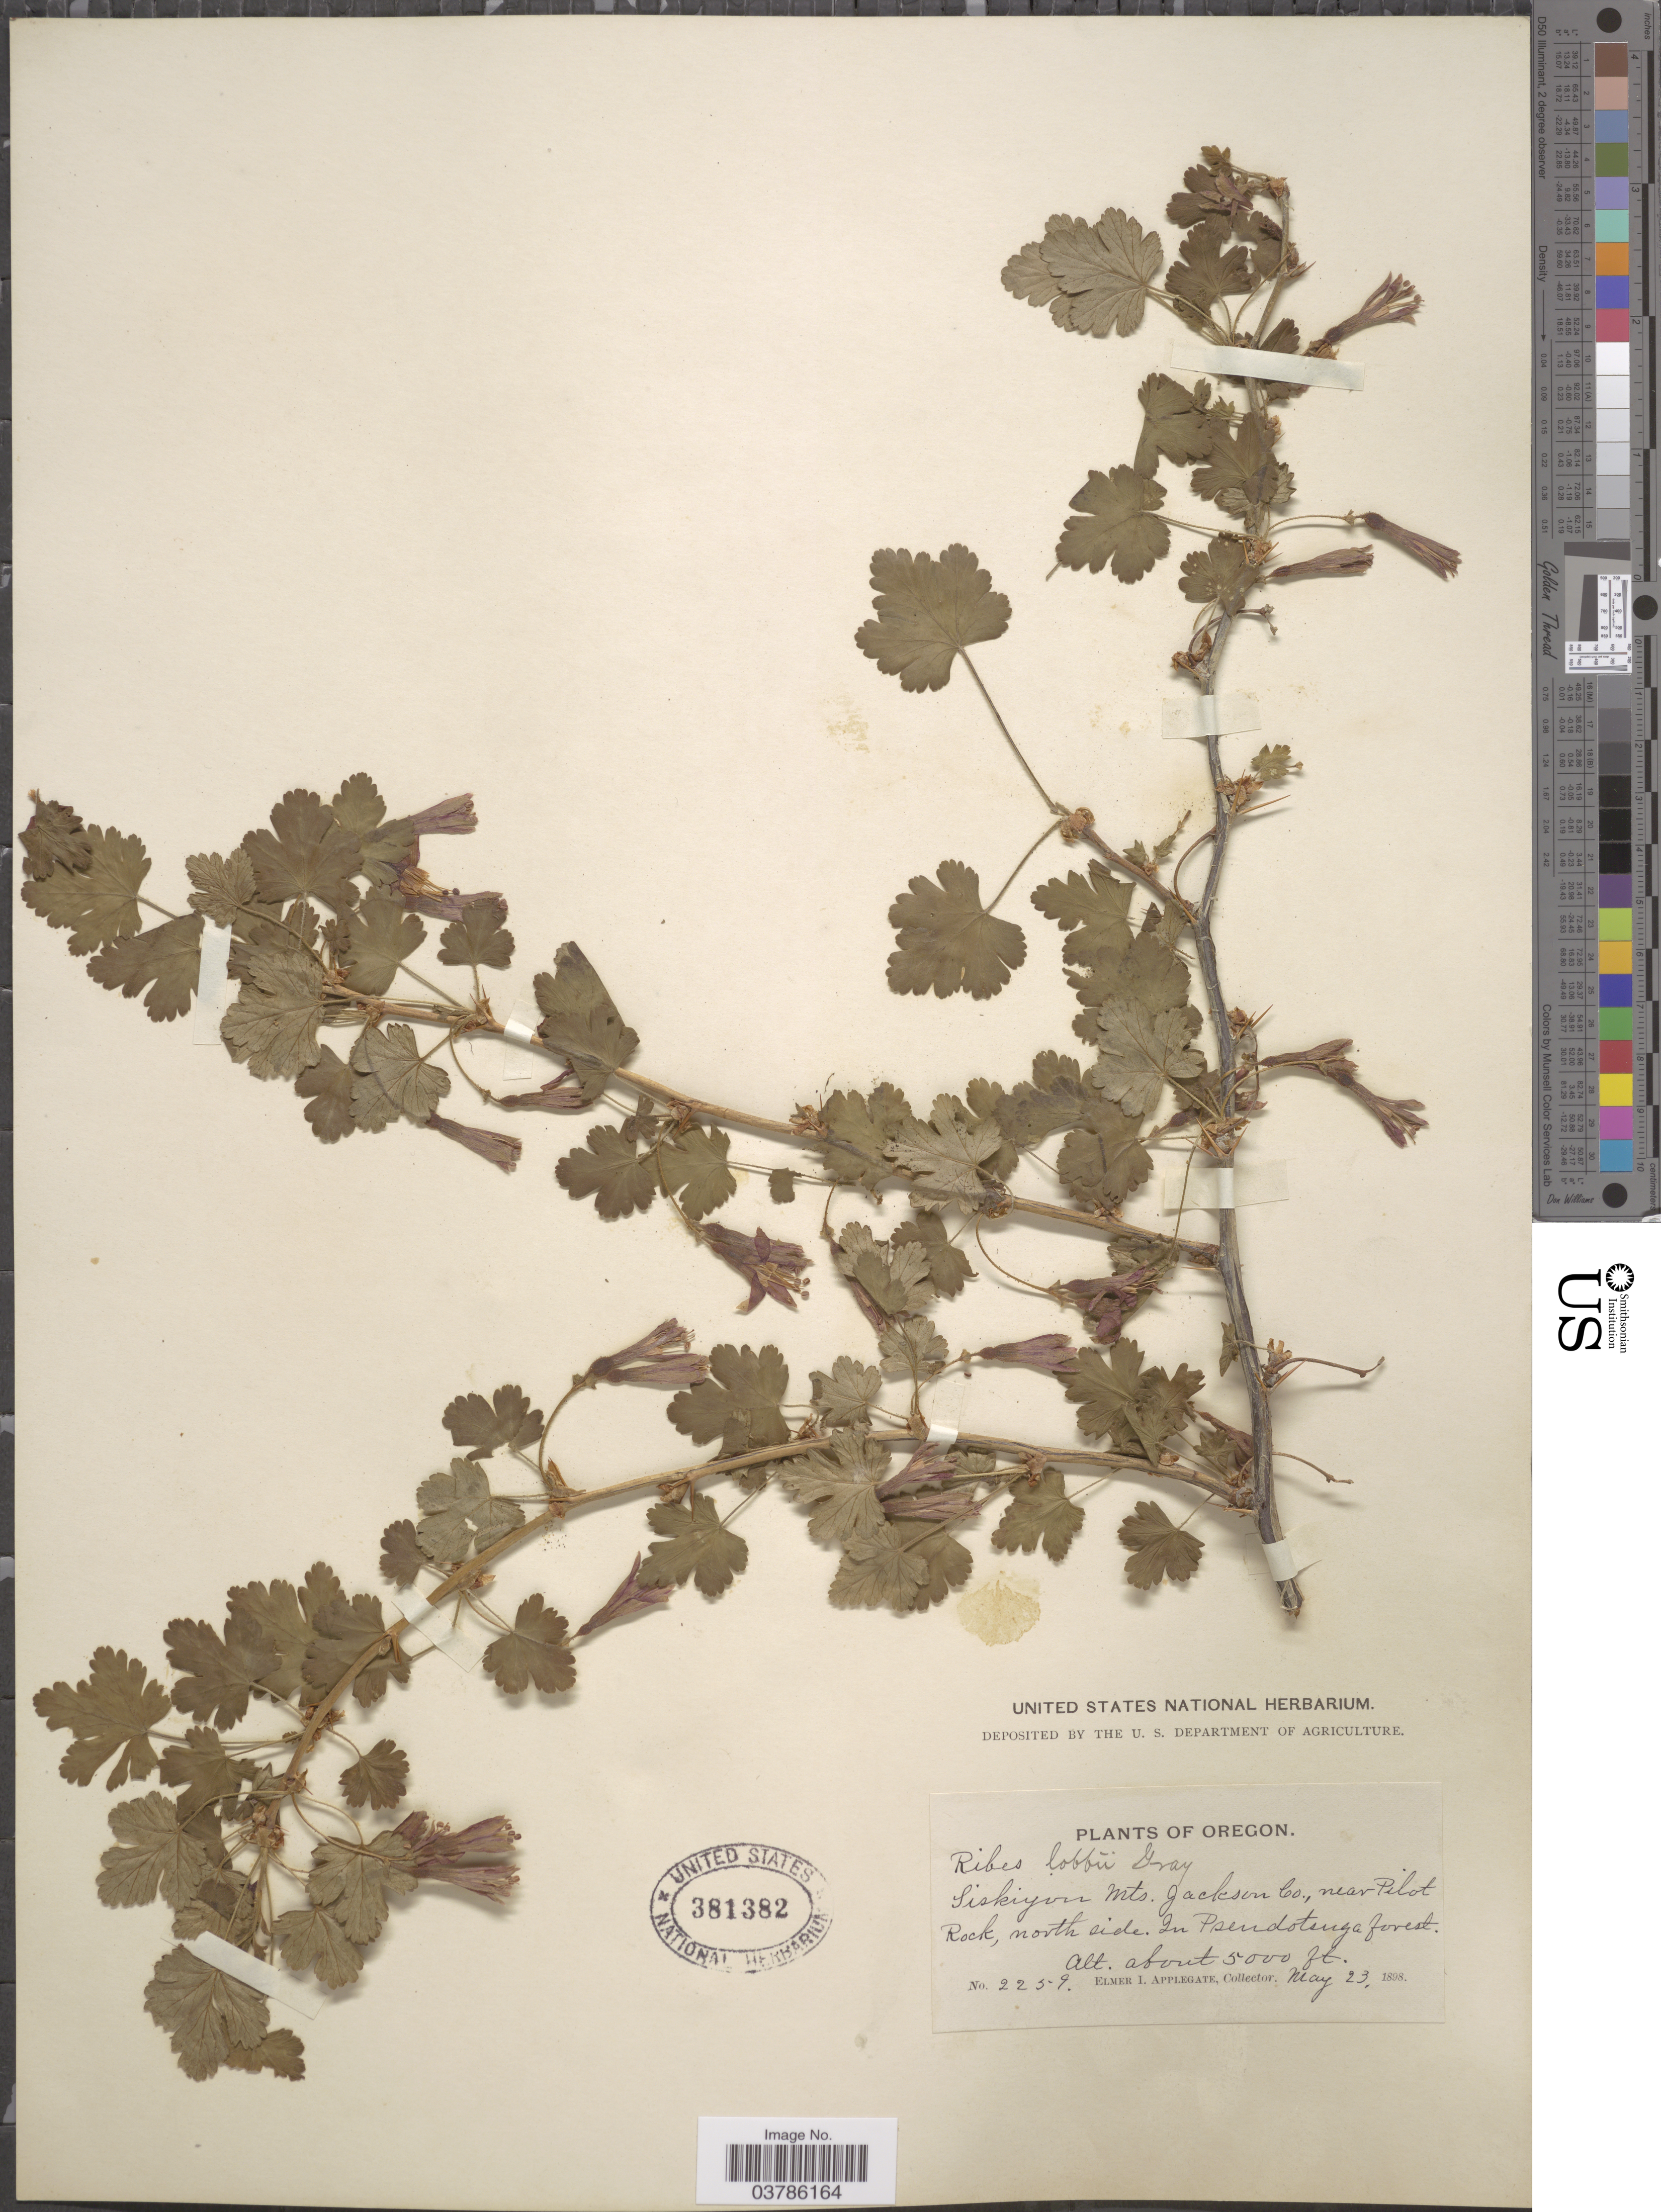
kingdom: Plantae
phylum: Tracheophyta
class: Magnoliopsida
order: Saxifragales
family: Grossulariaceae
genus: Ribes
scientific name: Ribes lobbii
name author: A. Gray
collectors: E. I. Applegate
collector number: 2259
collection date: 1898-05-23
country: United States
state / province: Oregon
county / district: Jackson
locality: Siskiyou Mts. Jackson Co., near Pilot Rock, north side. In Pseudotsuga forest.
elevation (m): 1524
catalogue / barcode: US 381382